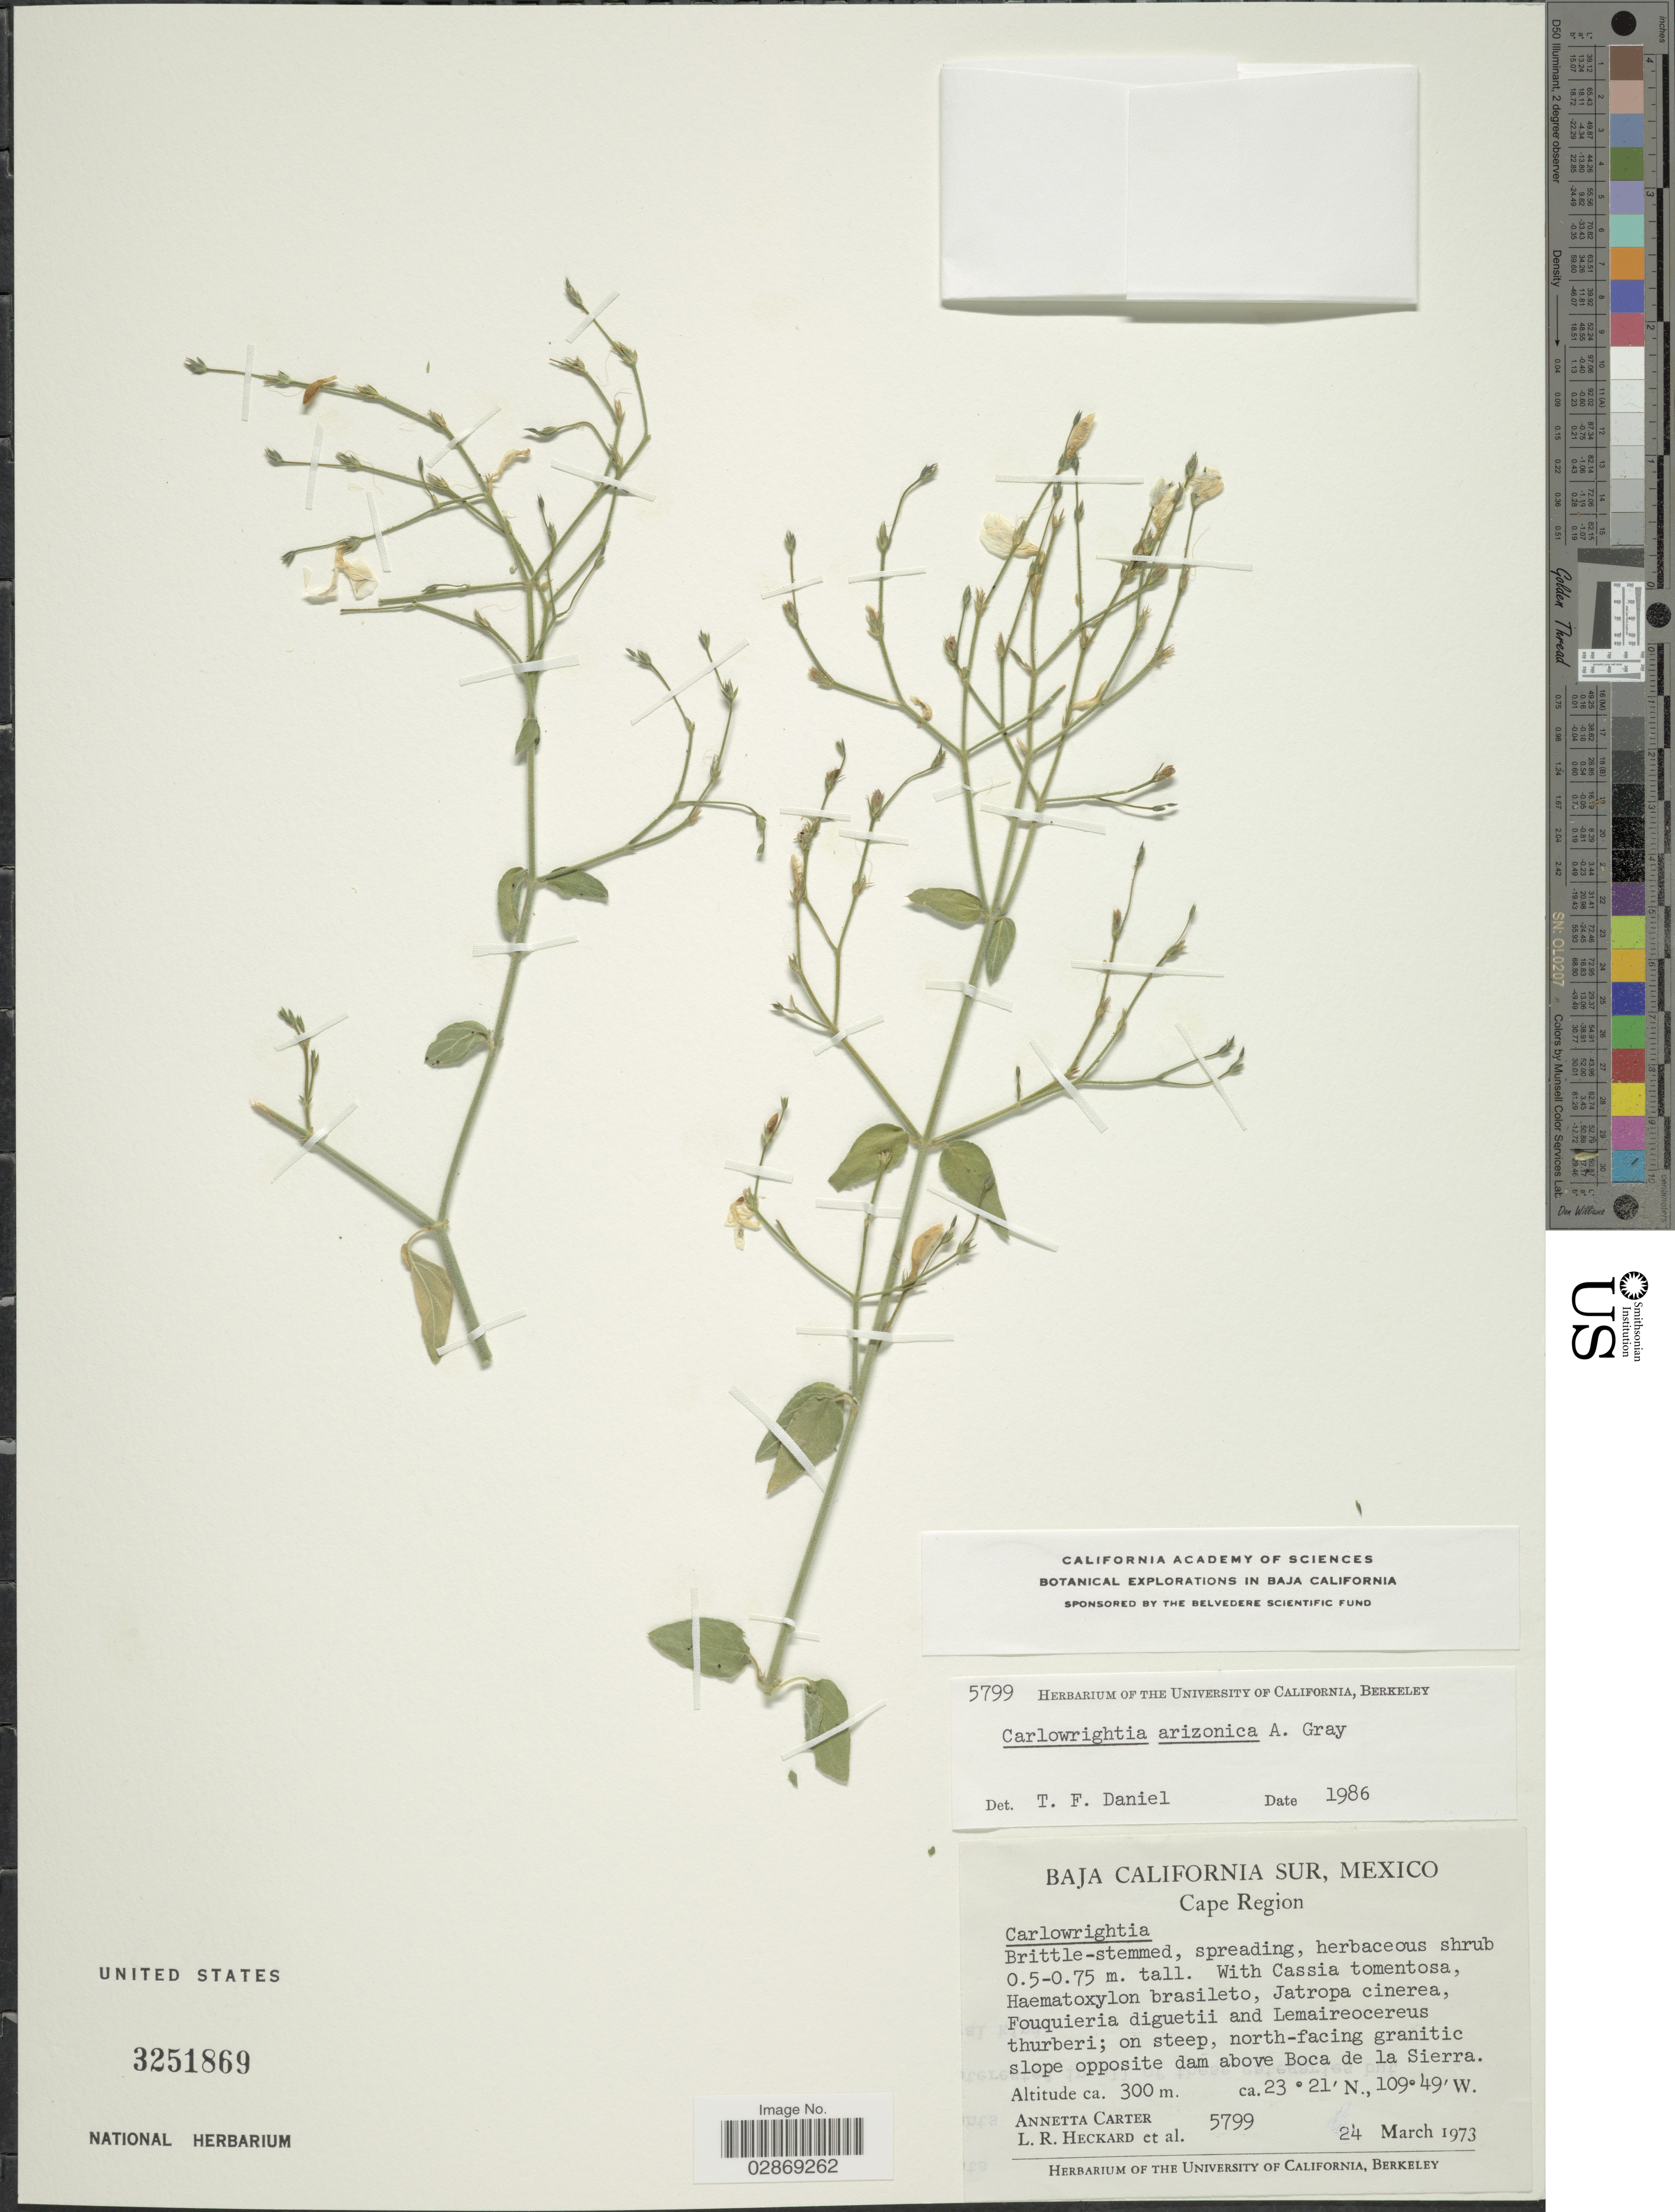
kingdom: Plantae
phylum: Tracheophyta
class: Magnoliopsida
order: Lamiales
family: Acanthaceae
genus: Carlowrightia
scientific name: Carlowrightia arizonica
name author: A. Gray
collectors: A. Carter, L. R. Heckard & et al.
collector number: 5799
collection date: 1973-03-24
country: Mexico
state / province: Baja California Sur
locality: Cape Region, on steep, north-facing granitic slope opposite dam above Boca de la Sierra.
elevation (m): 300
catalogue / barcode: US 3251869